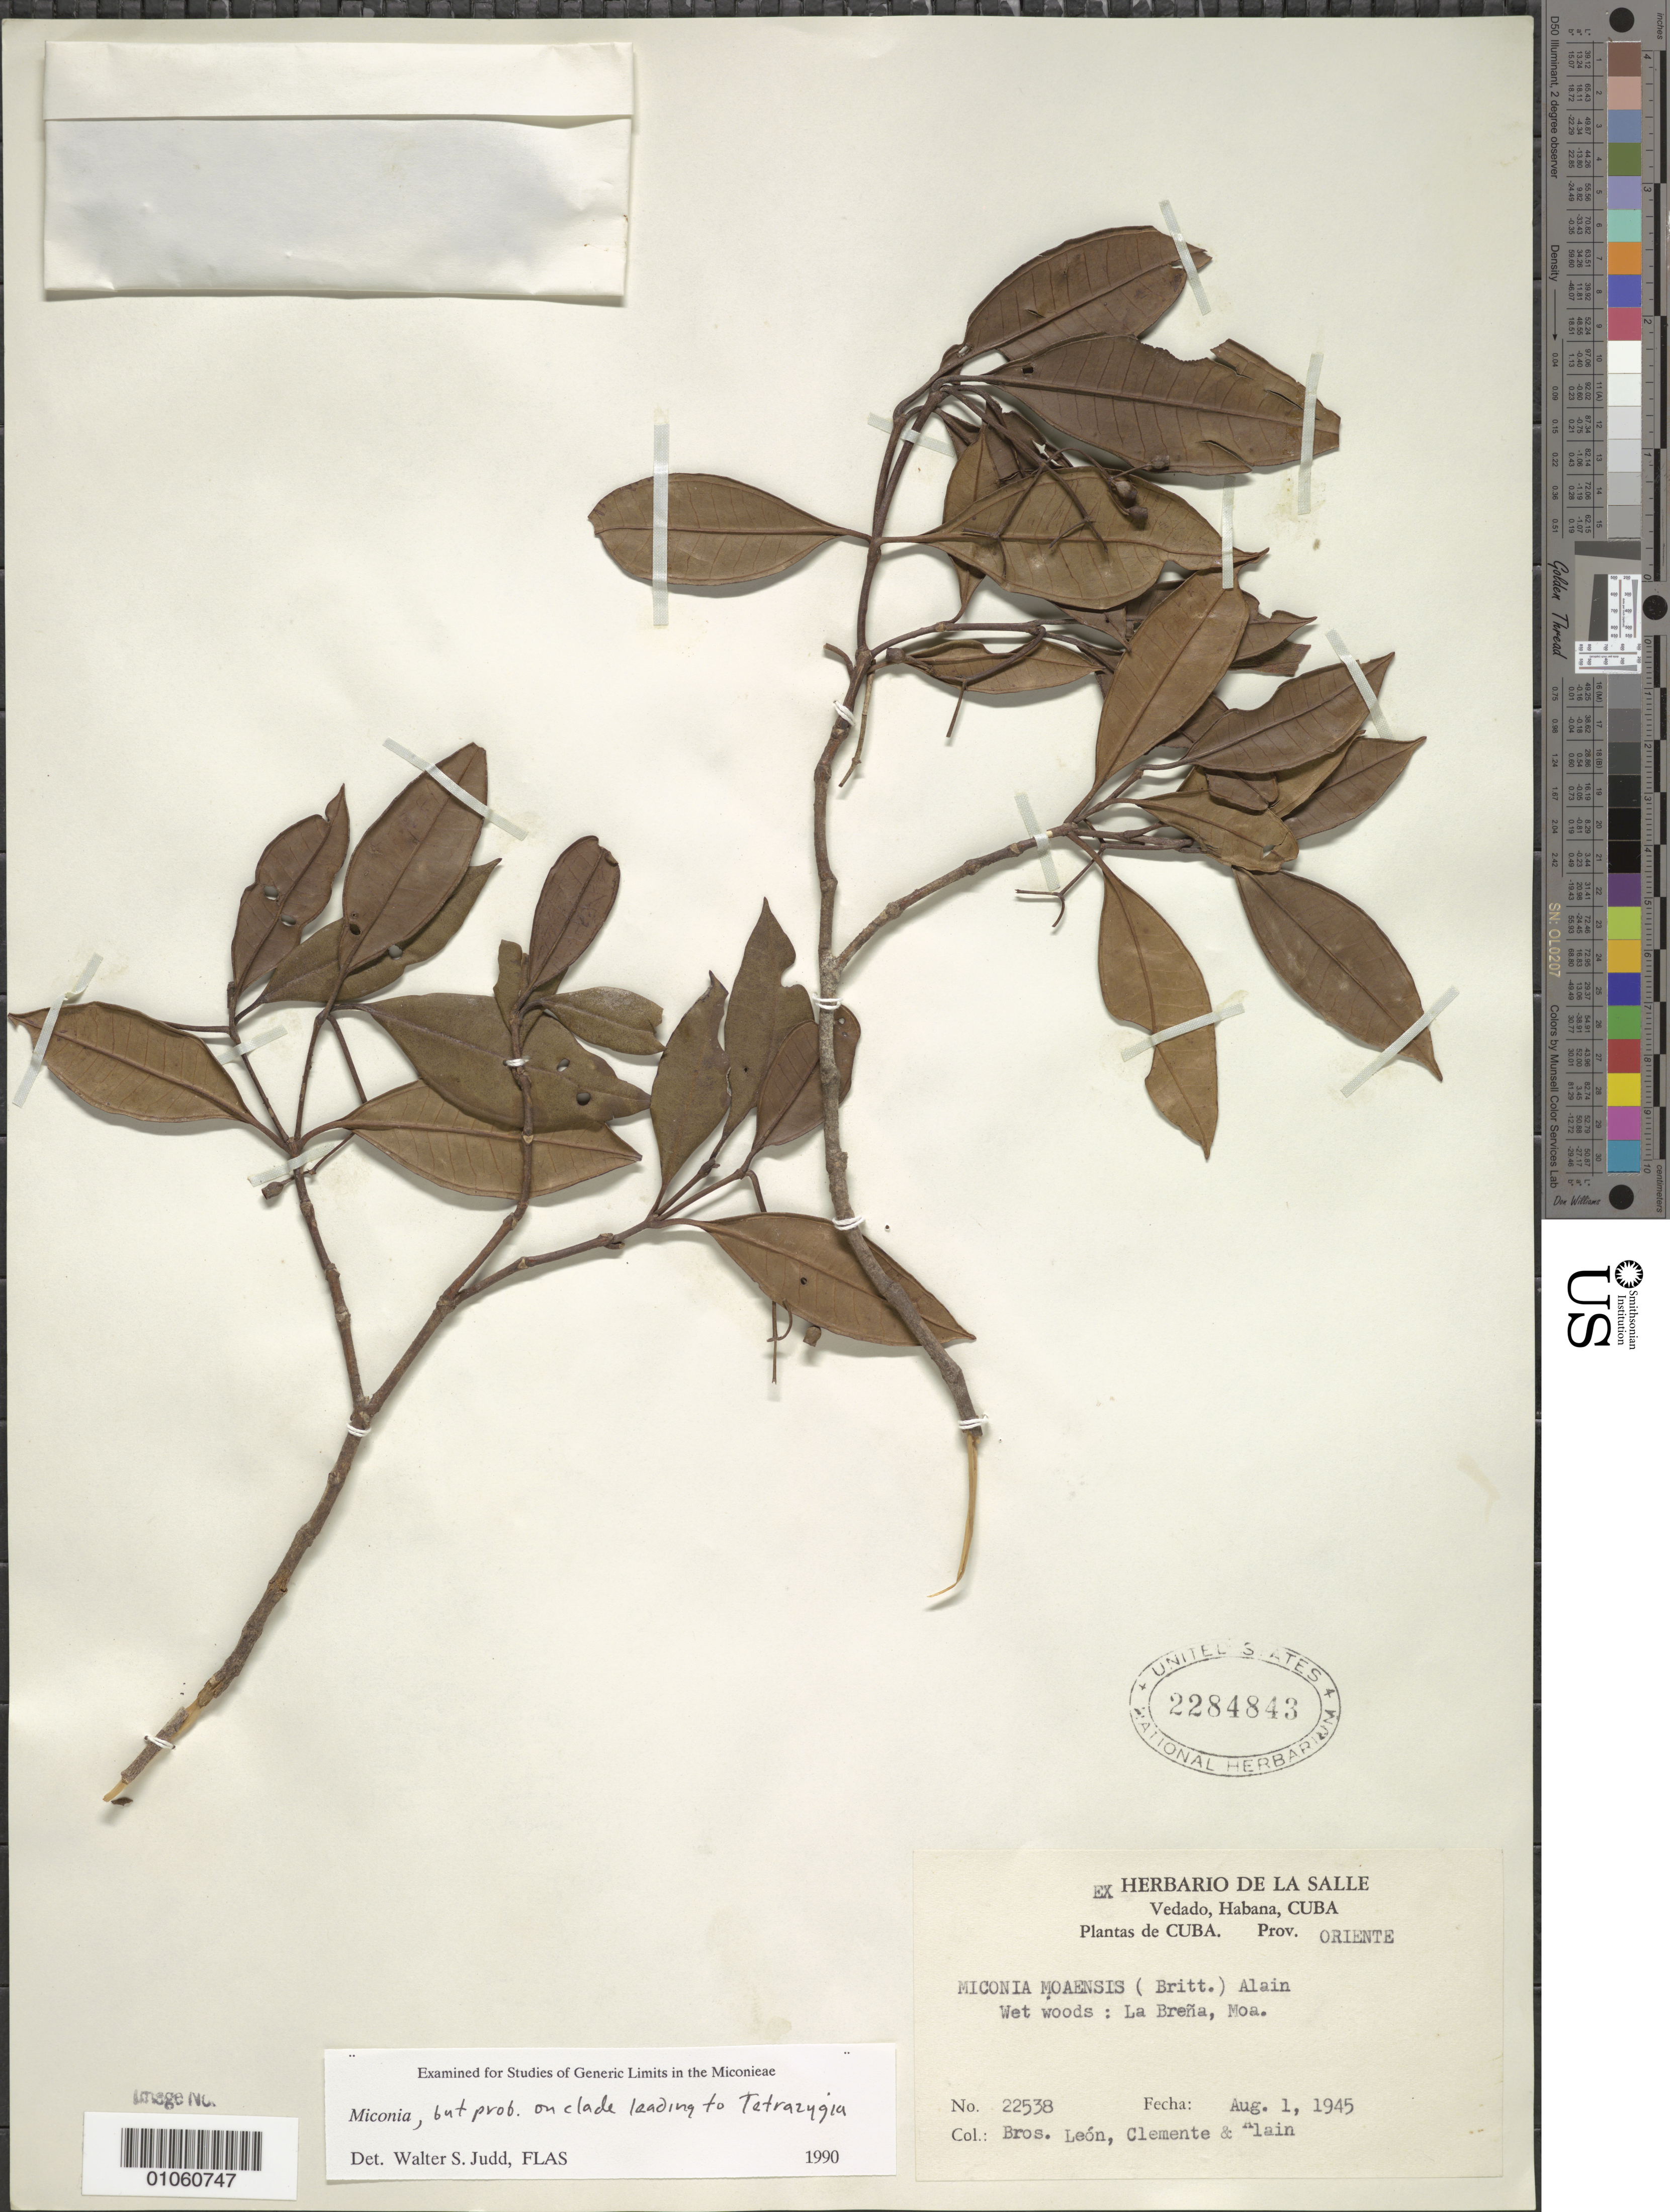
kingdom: Plantae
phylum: Tracheophyta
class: Magnoliopsida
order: Myrtales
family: Melastomataceae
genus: Miconia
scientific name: Miconia moaensis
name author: (Britton) Alain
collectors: Bro. León, Bro. Clemente & A. H. Liogier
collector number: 22538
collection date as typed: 01 Aug 1945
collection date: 1945-08-01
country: Cuba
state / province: Holguín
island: Cuba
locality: La Breña, Moa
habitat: Wet woods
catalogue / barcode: US 2284843